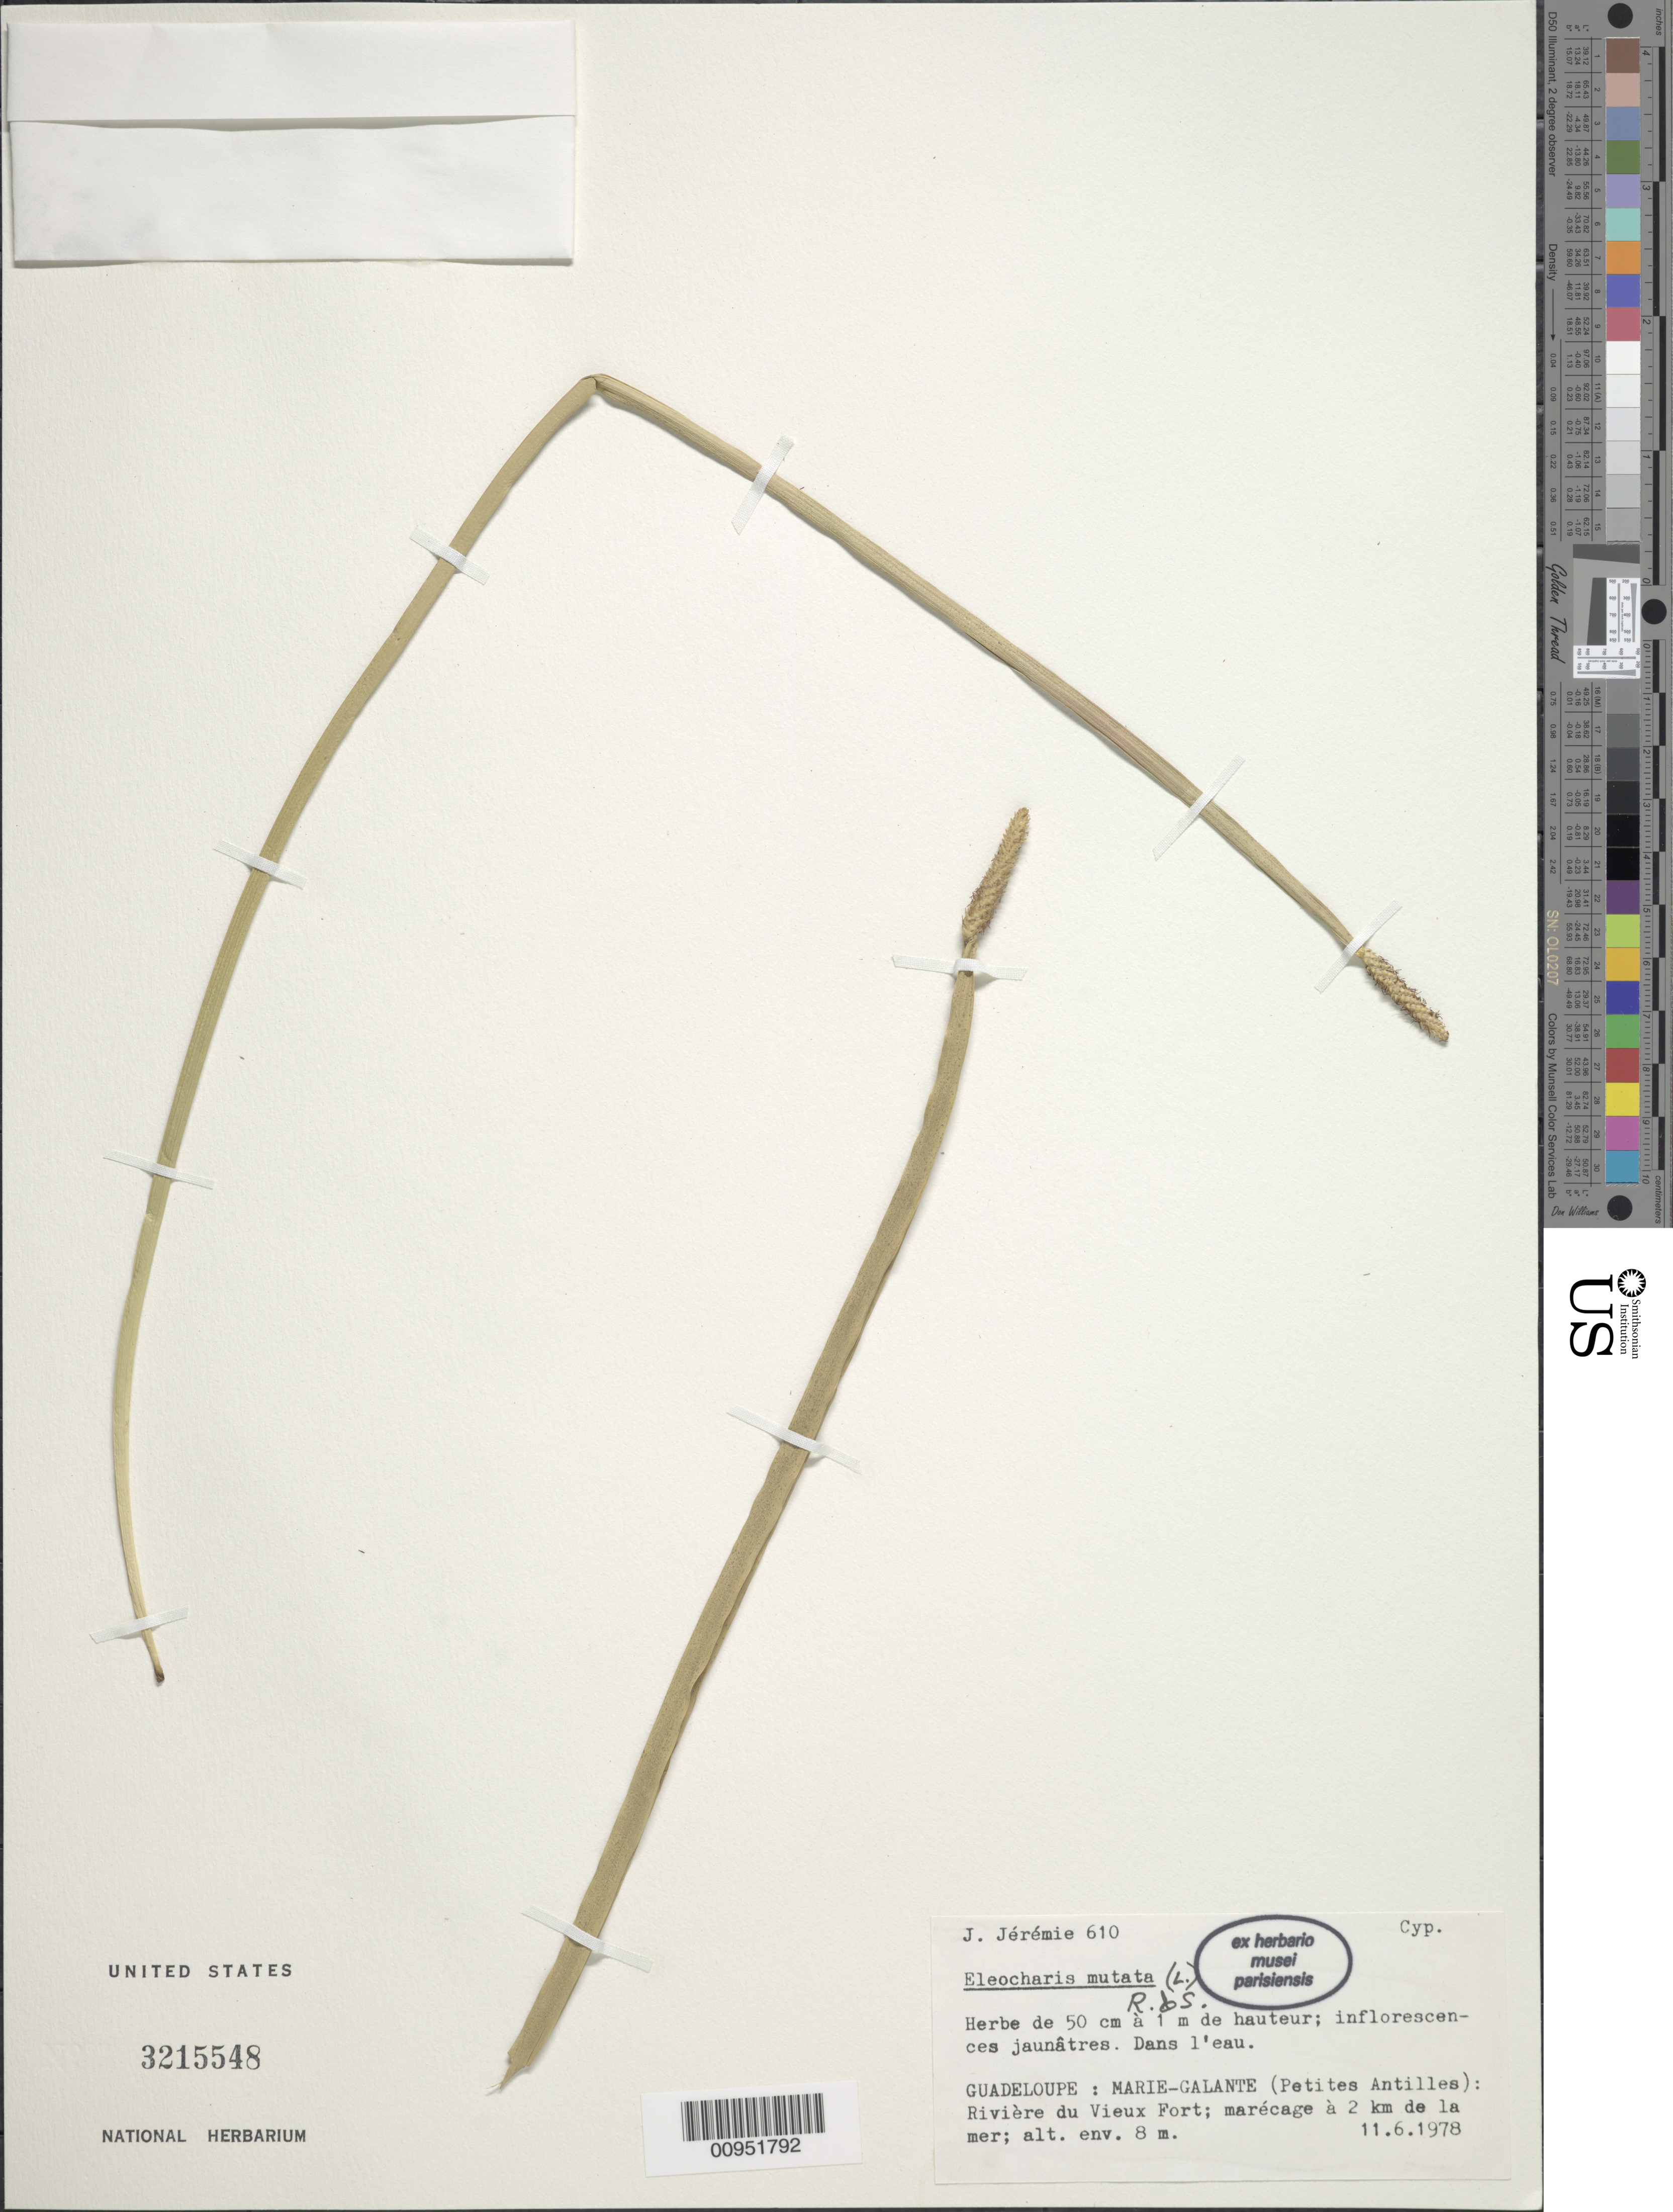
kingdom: Plantae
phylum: Tracheophyta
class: Liliopsida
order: Poales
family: Cyperaceae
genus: Eleocharis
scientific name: Eleocharis mutata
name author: (L.) Roem. & Schult.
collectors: J. Jérémie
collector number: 610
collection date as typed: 11 Jun 1978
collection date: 1978-06-11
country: Guadeloupe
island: Marie Galante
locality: Rivière du Vieux Fort, marécage à 2 km de la mer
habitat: Dans l'eau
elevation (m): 8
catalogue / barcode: US 3215548